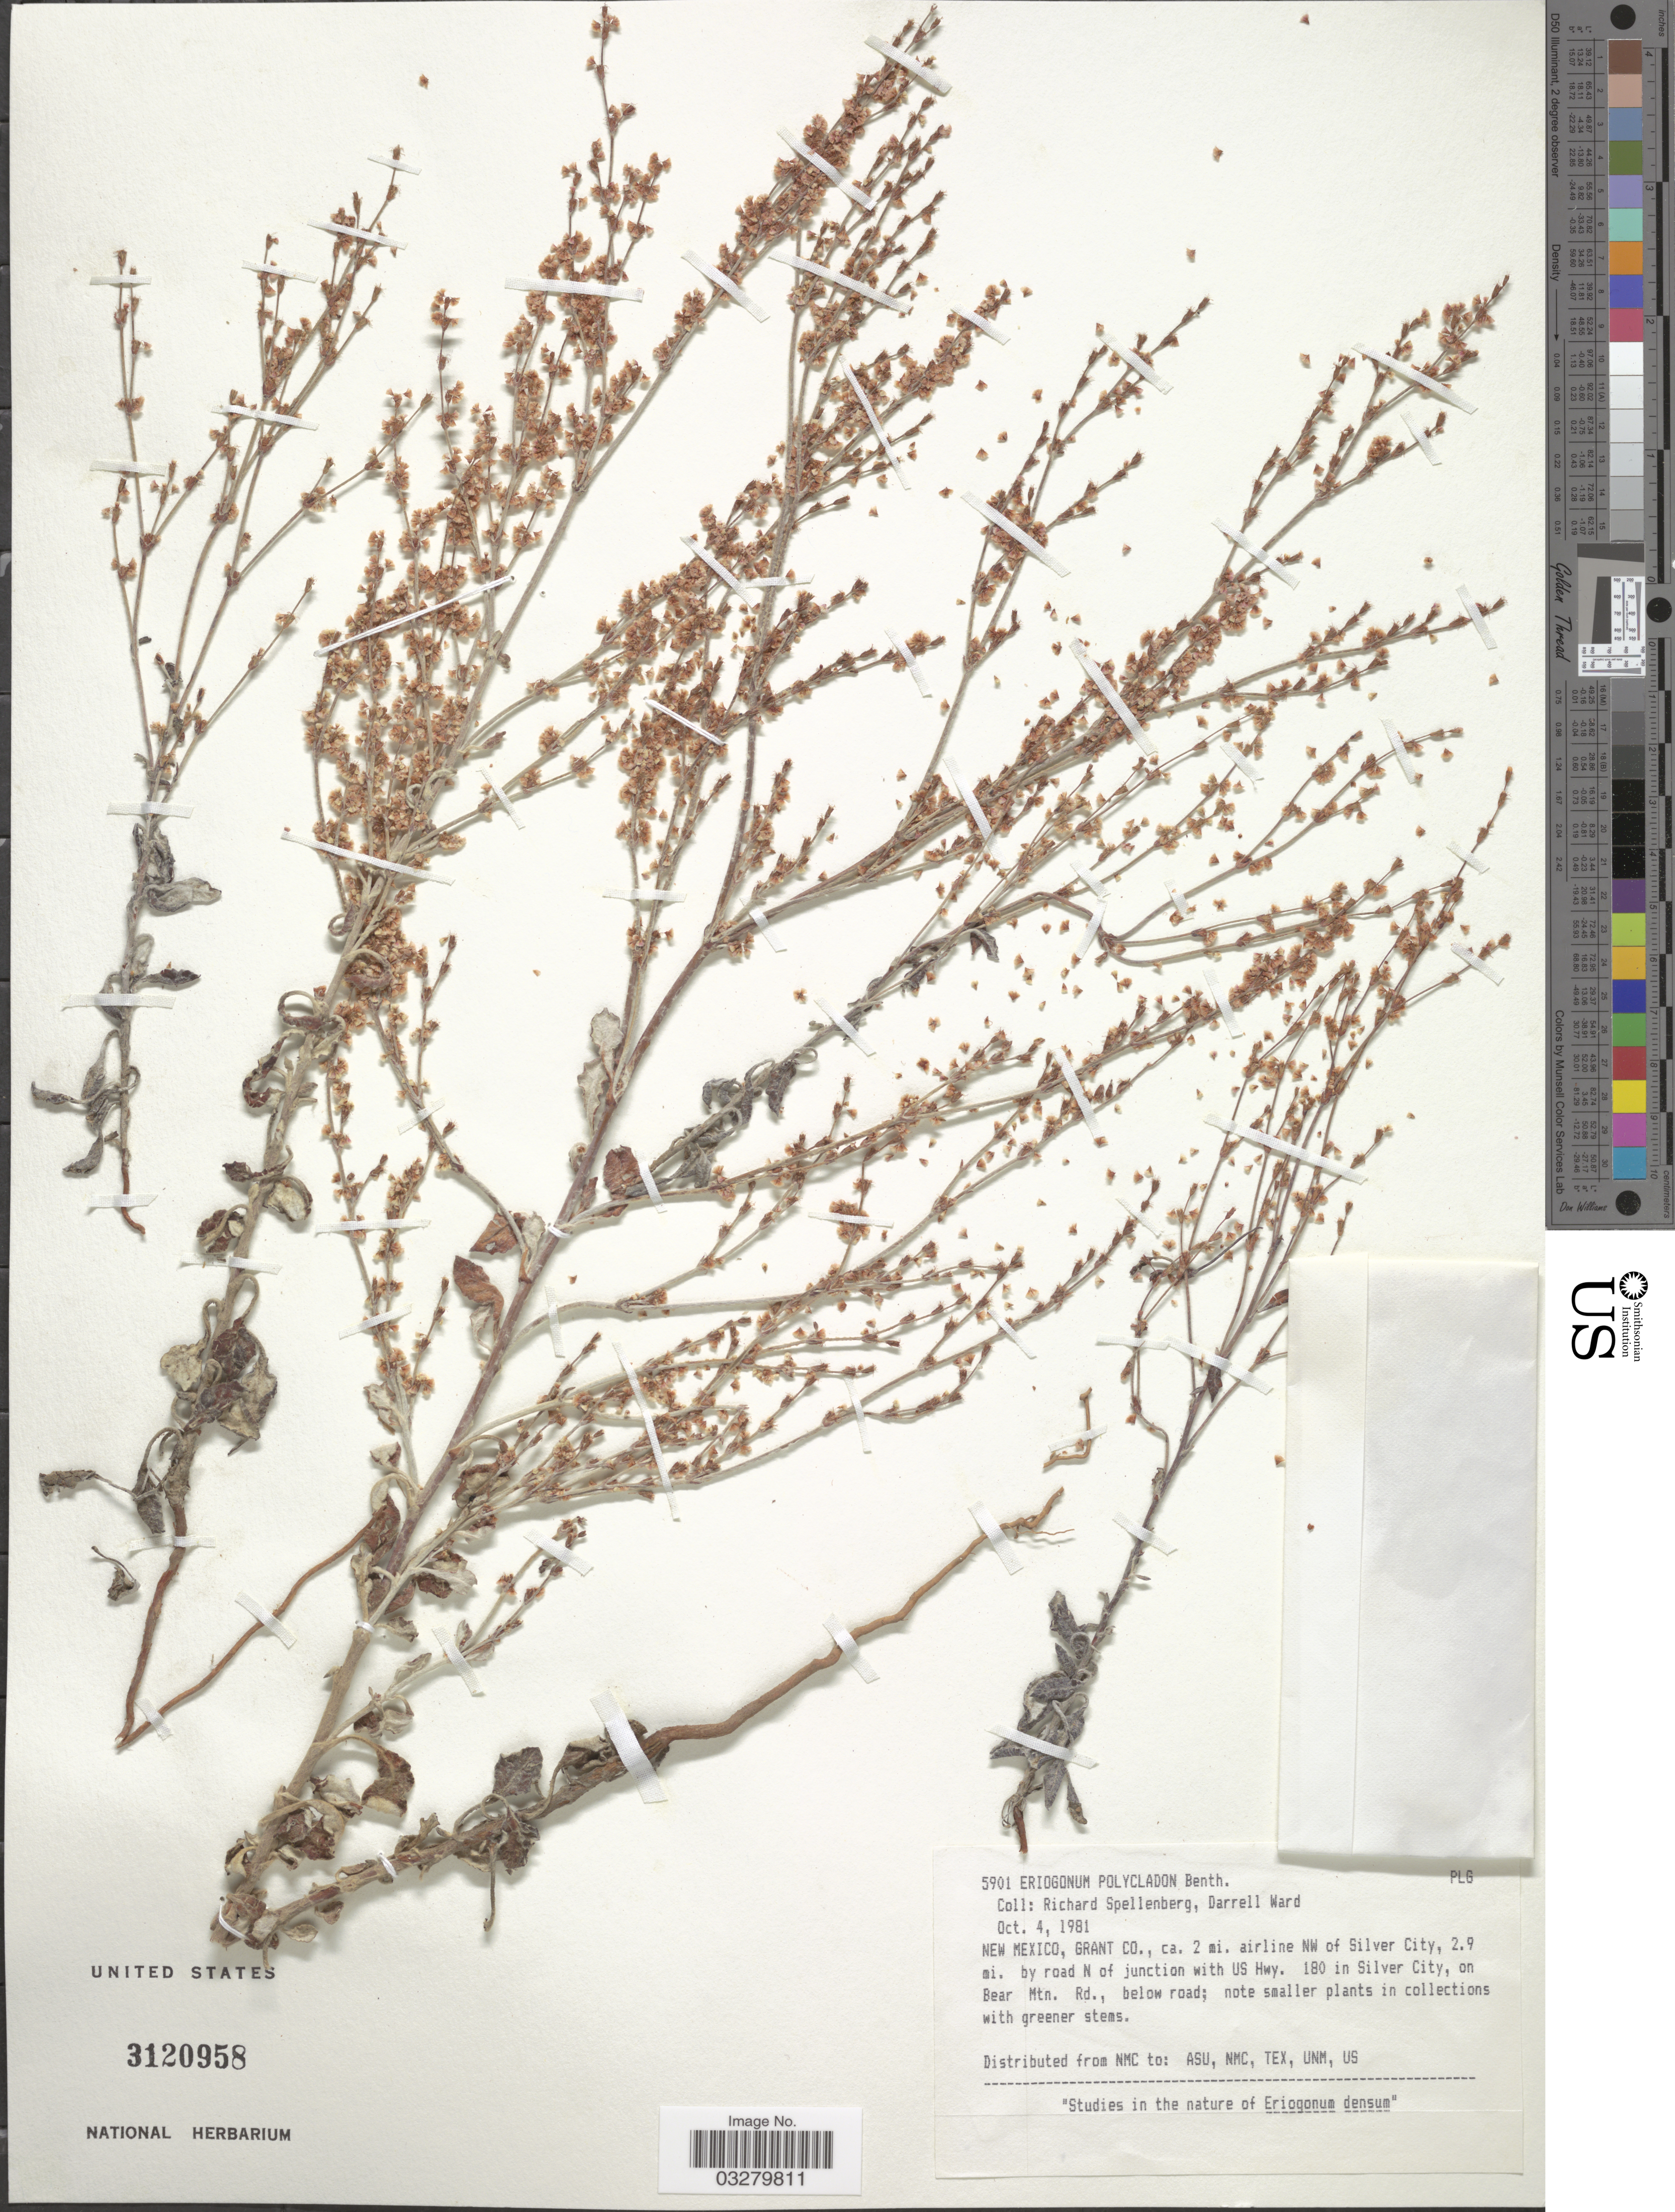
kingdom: Plantae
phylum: Tracheophyta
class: Magnoliopsida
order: Caryophyllales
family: Polygonaceae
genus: Eriogonum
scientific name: Eriogonum polycladon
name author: Benth.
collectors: R. Spellenberg & D. Ward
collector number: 5901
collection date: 1980-10-04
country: United States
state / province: New Mexico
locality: Grant Co., ca. 2 mi. airline NW of Silver City, 2.9 mi. by road N of junction with US Hwy. 180 in Silver City, on Bear Mtn. Rd.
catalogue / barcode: US 3120958